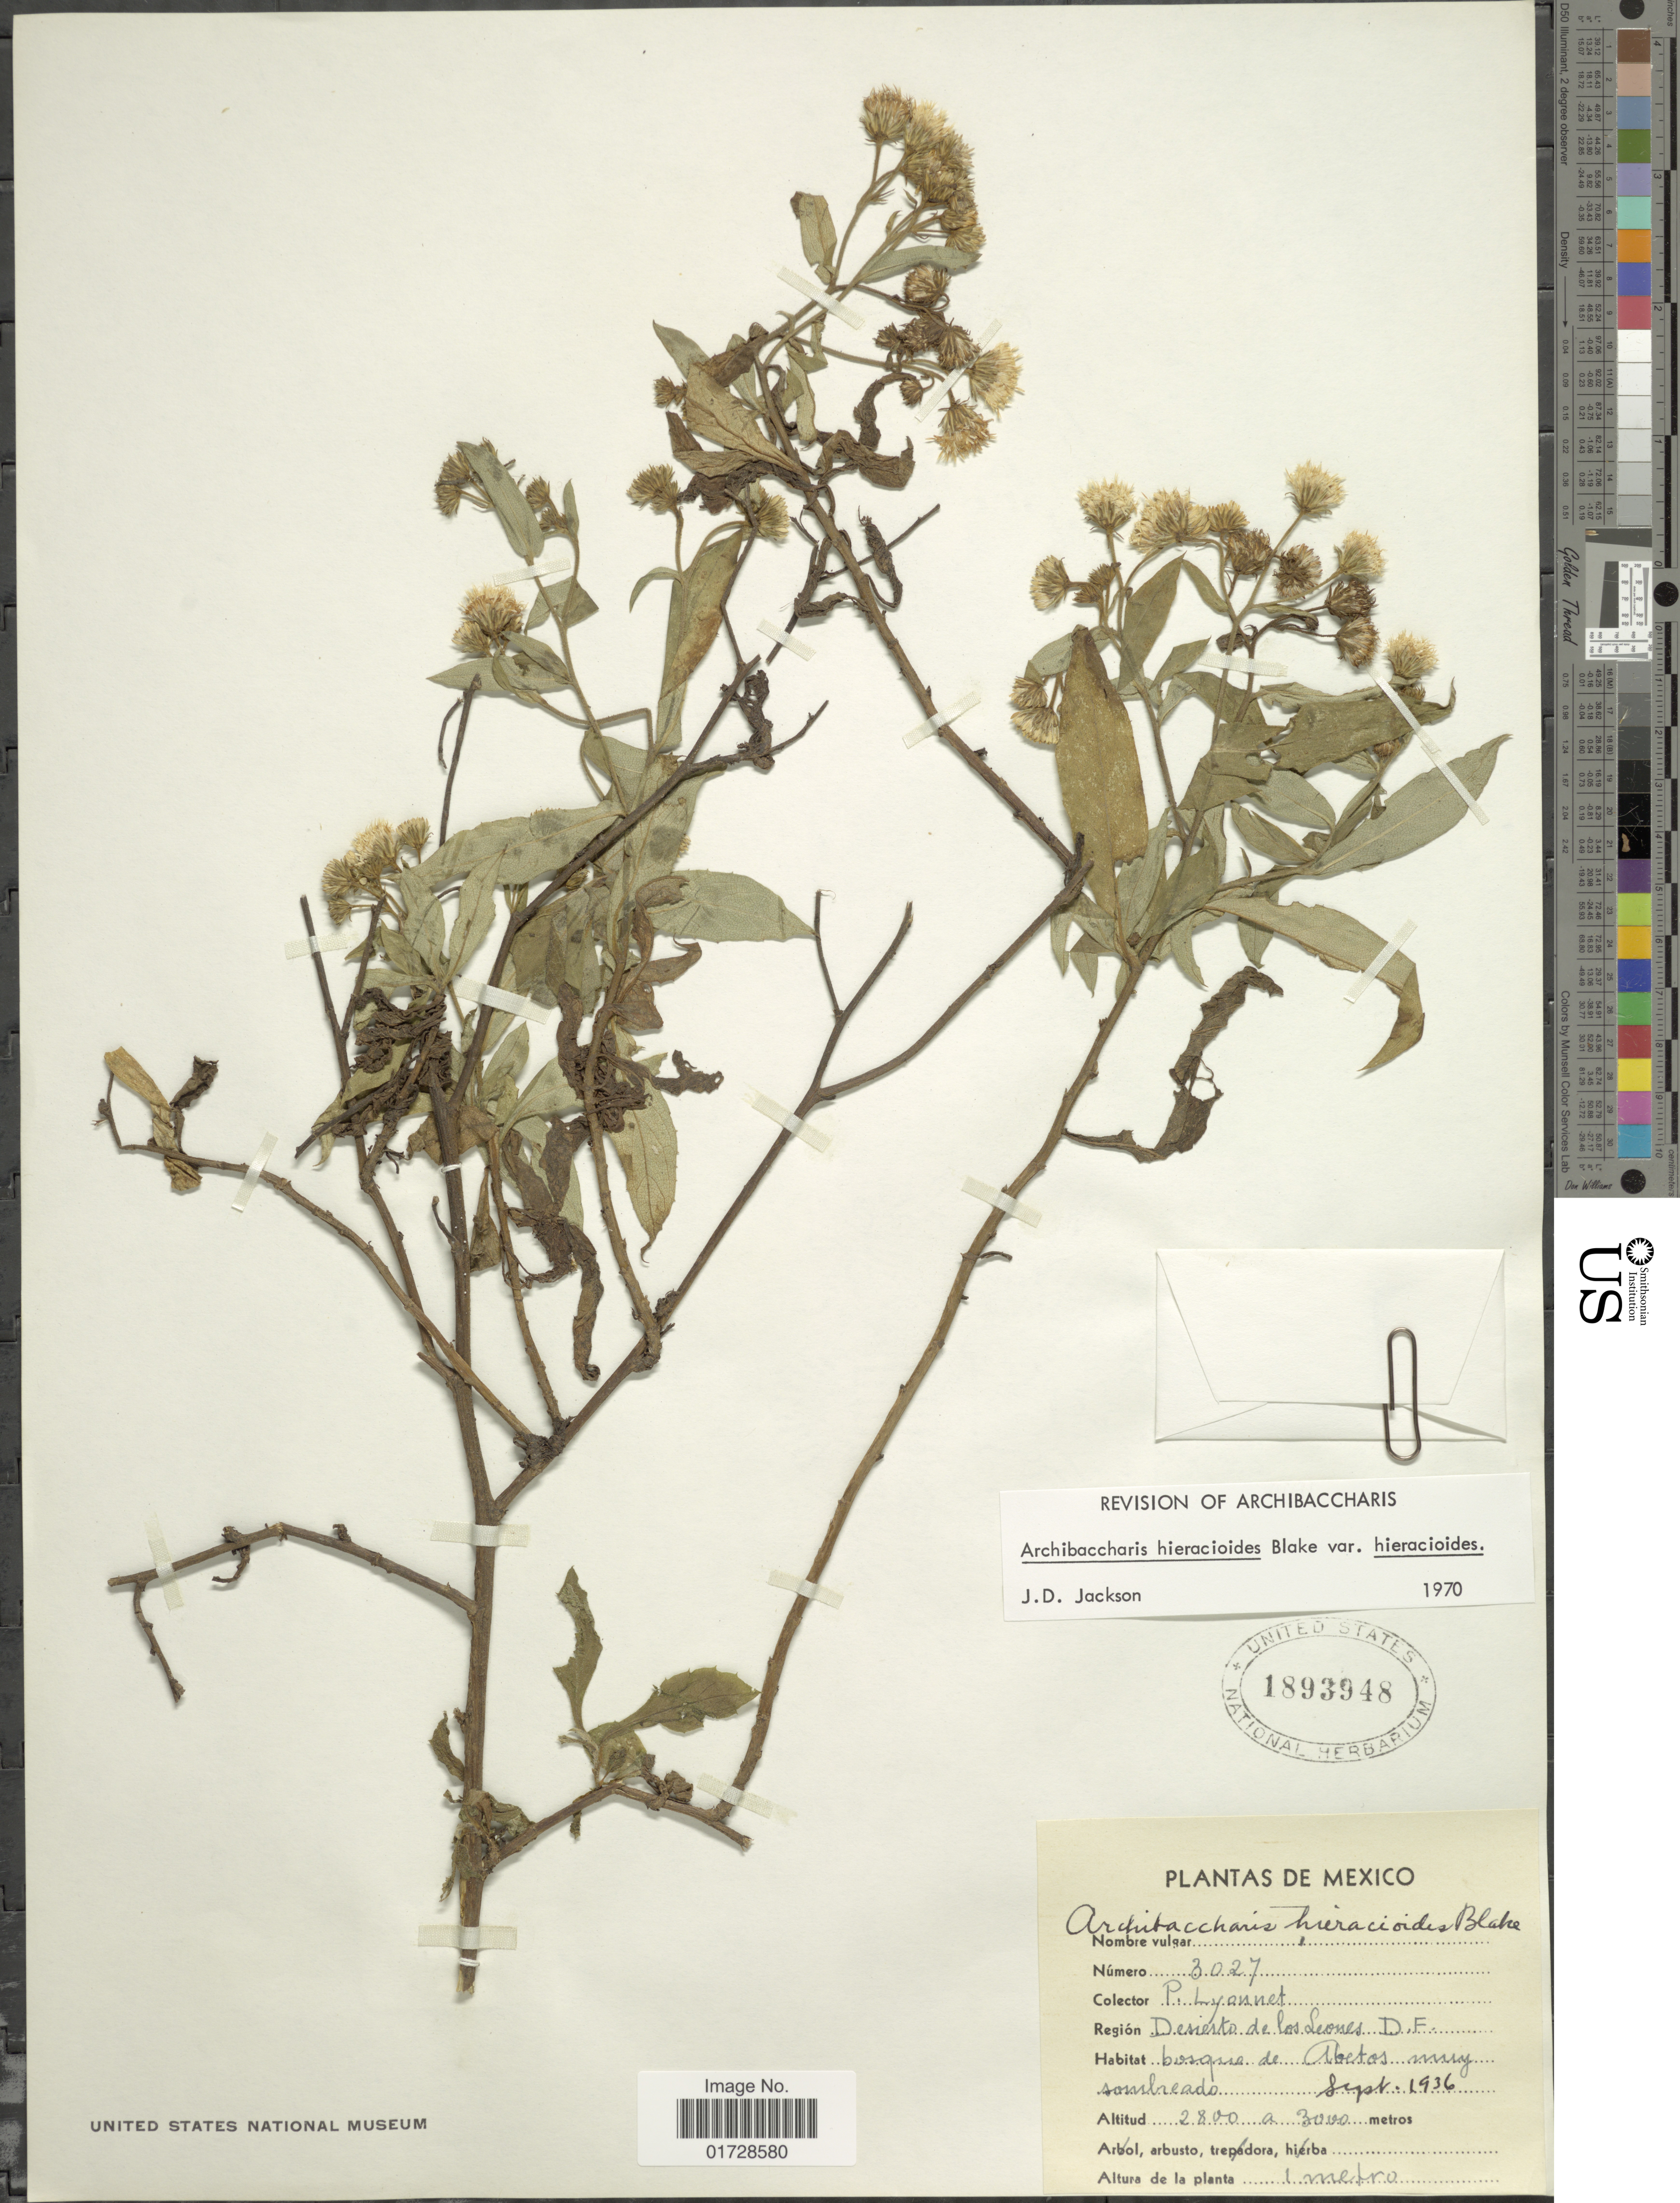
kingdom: Plantae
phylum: Tracheophyta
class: Magnoliopsida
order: Asterales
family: Asteraceae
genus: Archibaccharis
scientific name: Archibaccharis hieracioides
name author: (S.F. Blake) S.F. Blake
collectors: P. Lyonnet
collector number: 3027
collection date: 1936-09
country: Mexico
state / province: Distrito Federal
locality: Desierto de los Leones D. F.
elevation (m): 2800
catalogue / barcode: US 1893948